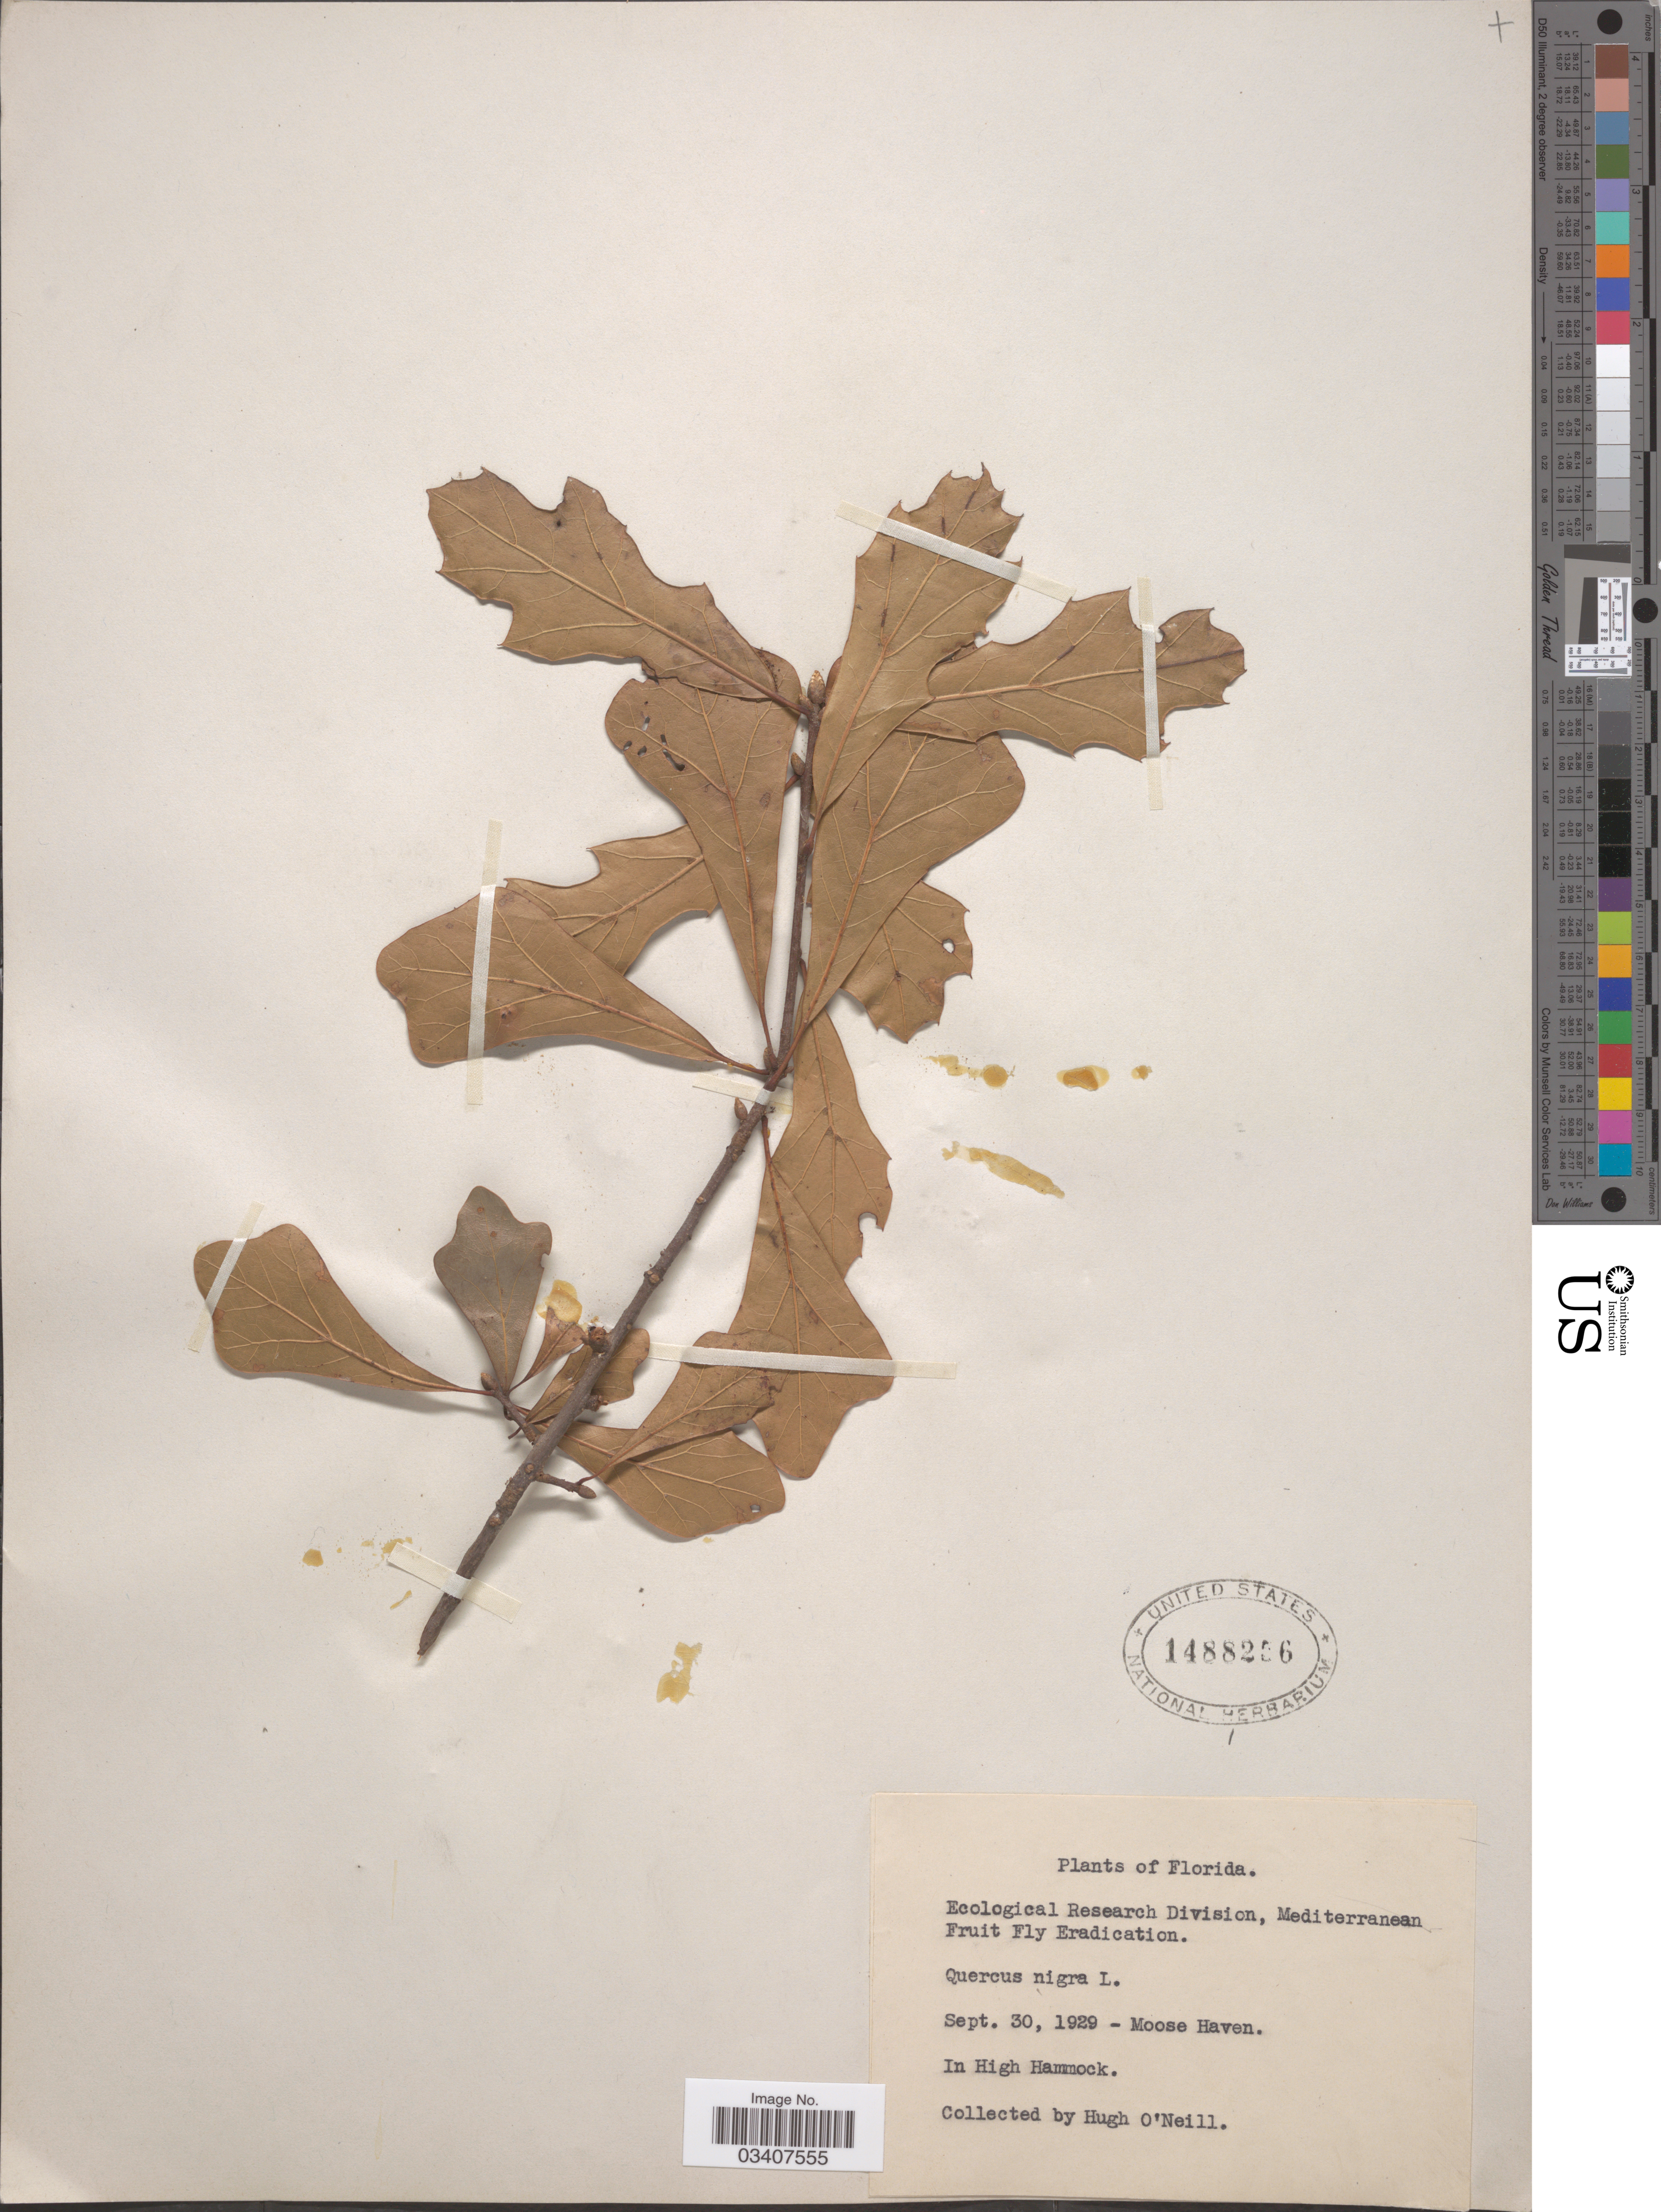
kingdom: Plantae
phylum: Tracheophyta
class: Magnoliopsida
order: Fagales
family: Fagaceae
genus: Quercus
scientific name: Quercus nigra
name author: L.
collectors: H. O'Neill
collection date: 1929-09-30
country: United States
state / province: Florida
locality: Moose Haven. In High Hammock.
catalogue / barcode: US 1488256